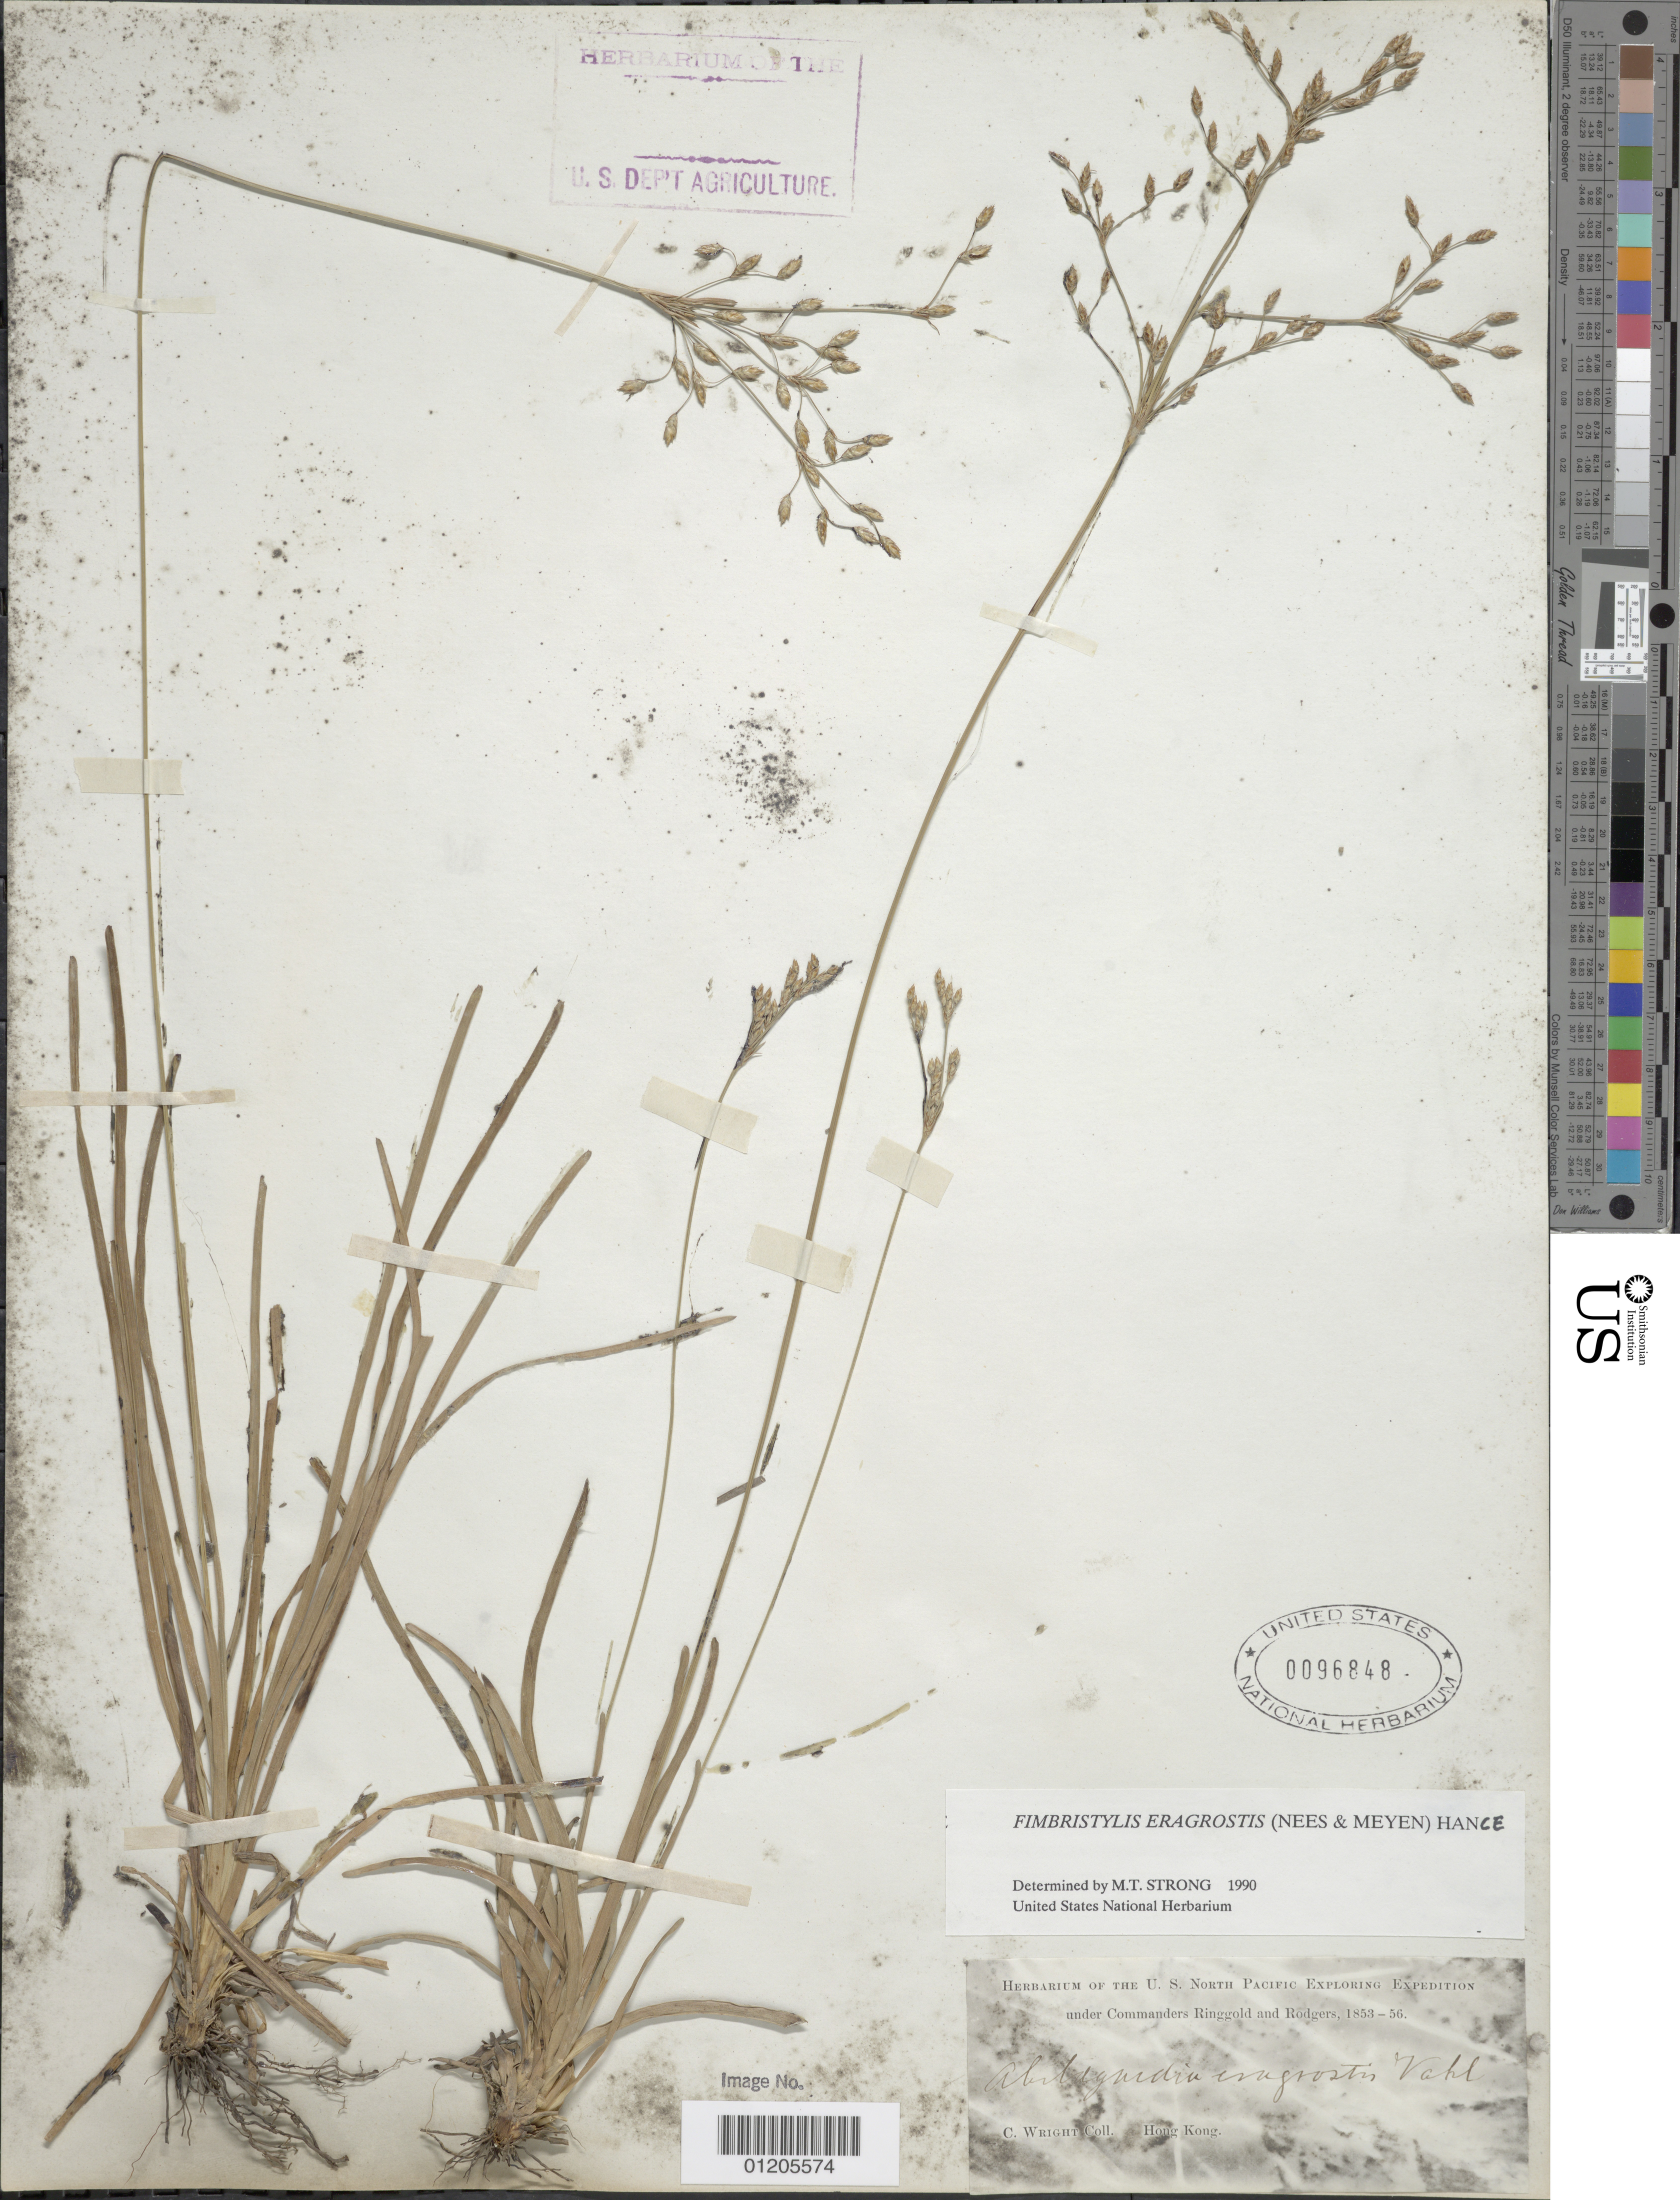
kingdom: Plantae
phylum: Tracheophyta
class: Liliopsida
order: Poales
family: Cyperaceae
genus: Fimbristylis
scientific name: Fimbristylis eragrostis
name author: (Nees) Hance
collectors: C. Wright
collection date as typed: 1853 to -- -- 1856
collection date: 1853/1856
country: China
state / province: Hong Kong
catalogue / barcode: US 96848